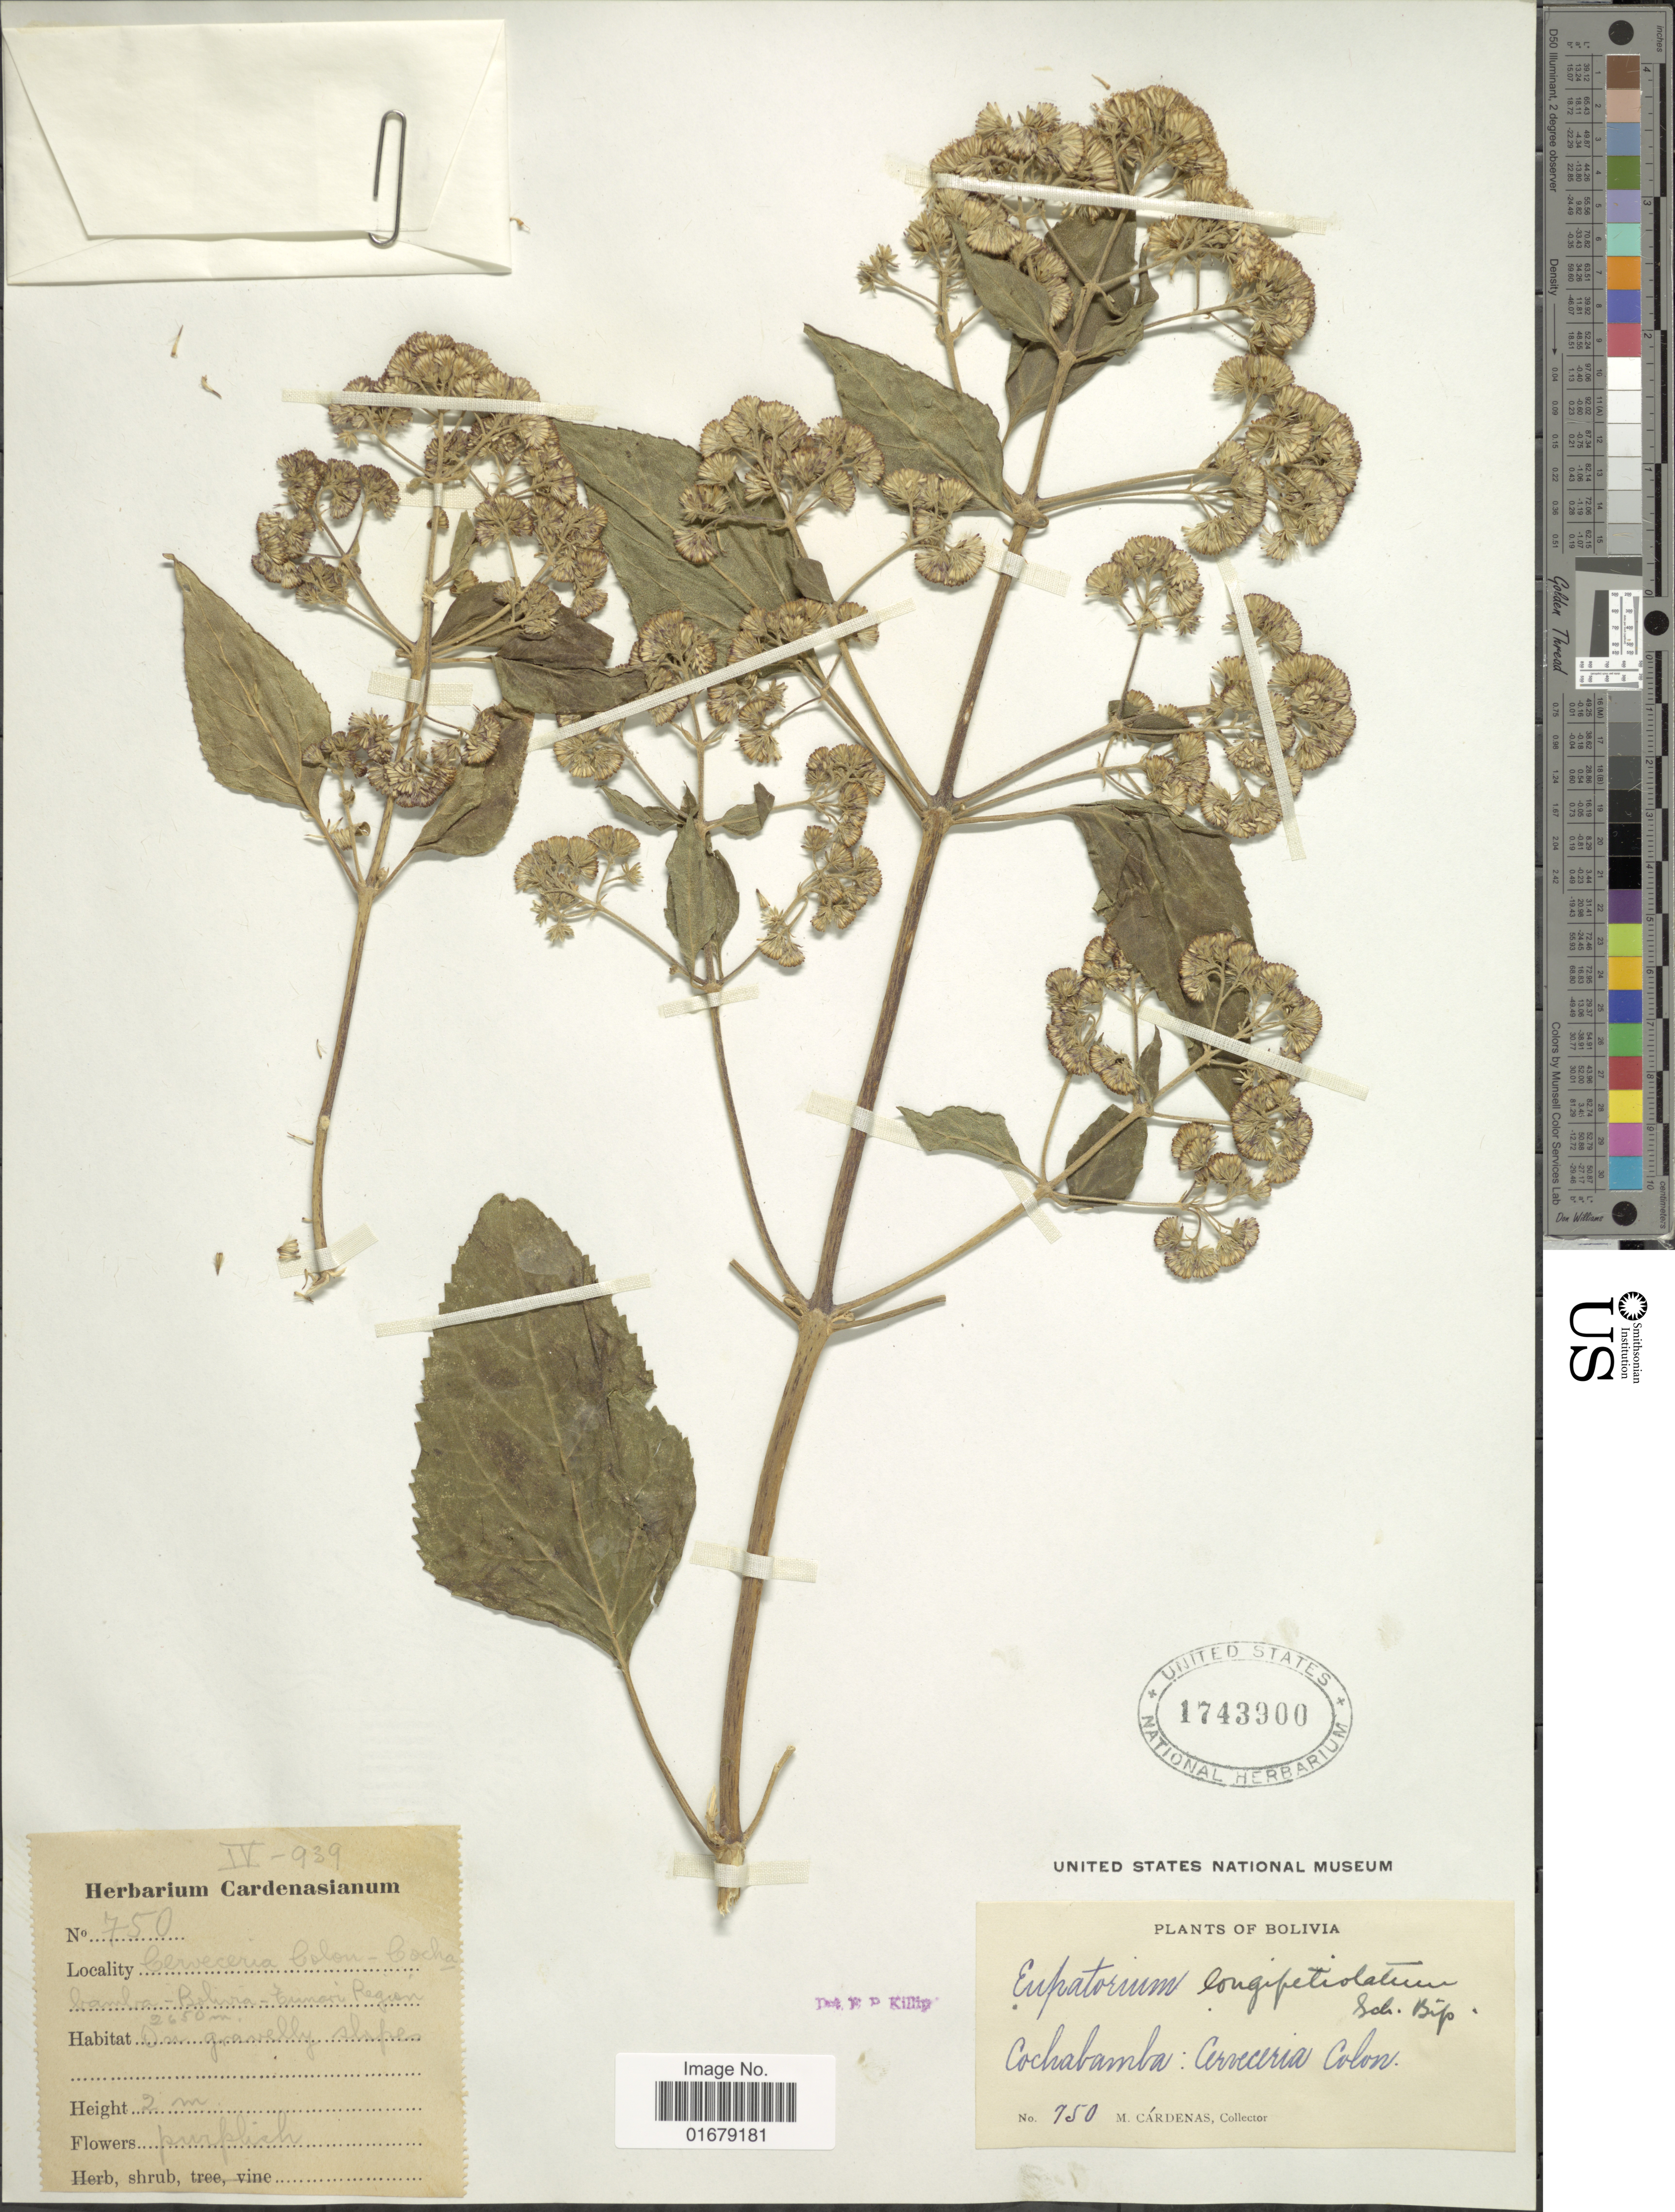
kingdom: Plantae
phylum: Tracheophyta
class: Magnoliopsida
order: Asterales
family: Asteraceae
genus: Kaunia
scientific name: Kaunia longipetiolata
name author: (Sch. Bip. ex Rusby) R.M. King & H. Rob.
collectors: M. Cárdenas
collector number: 750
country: Bolivia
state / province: Cochabamba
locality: Bolivia. Cochabamba: Cerveceria Colon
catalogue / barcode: US 1743900